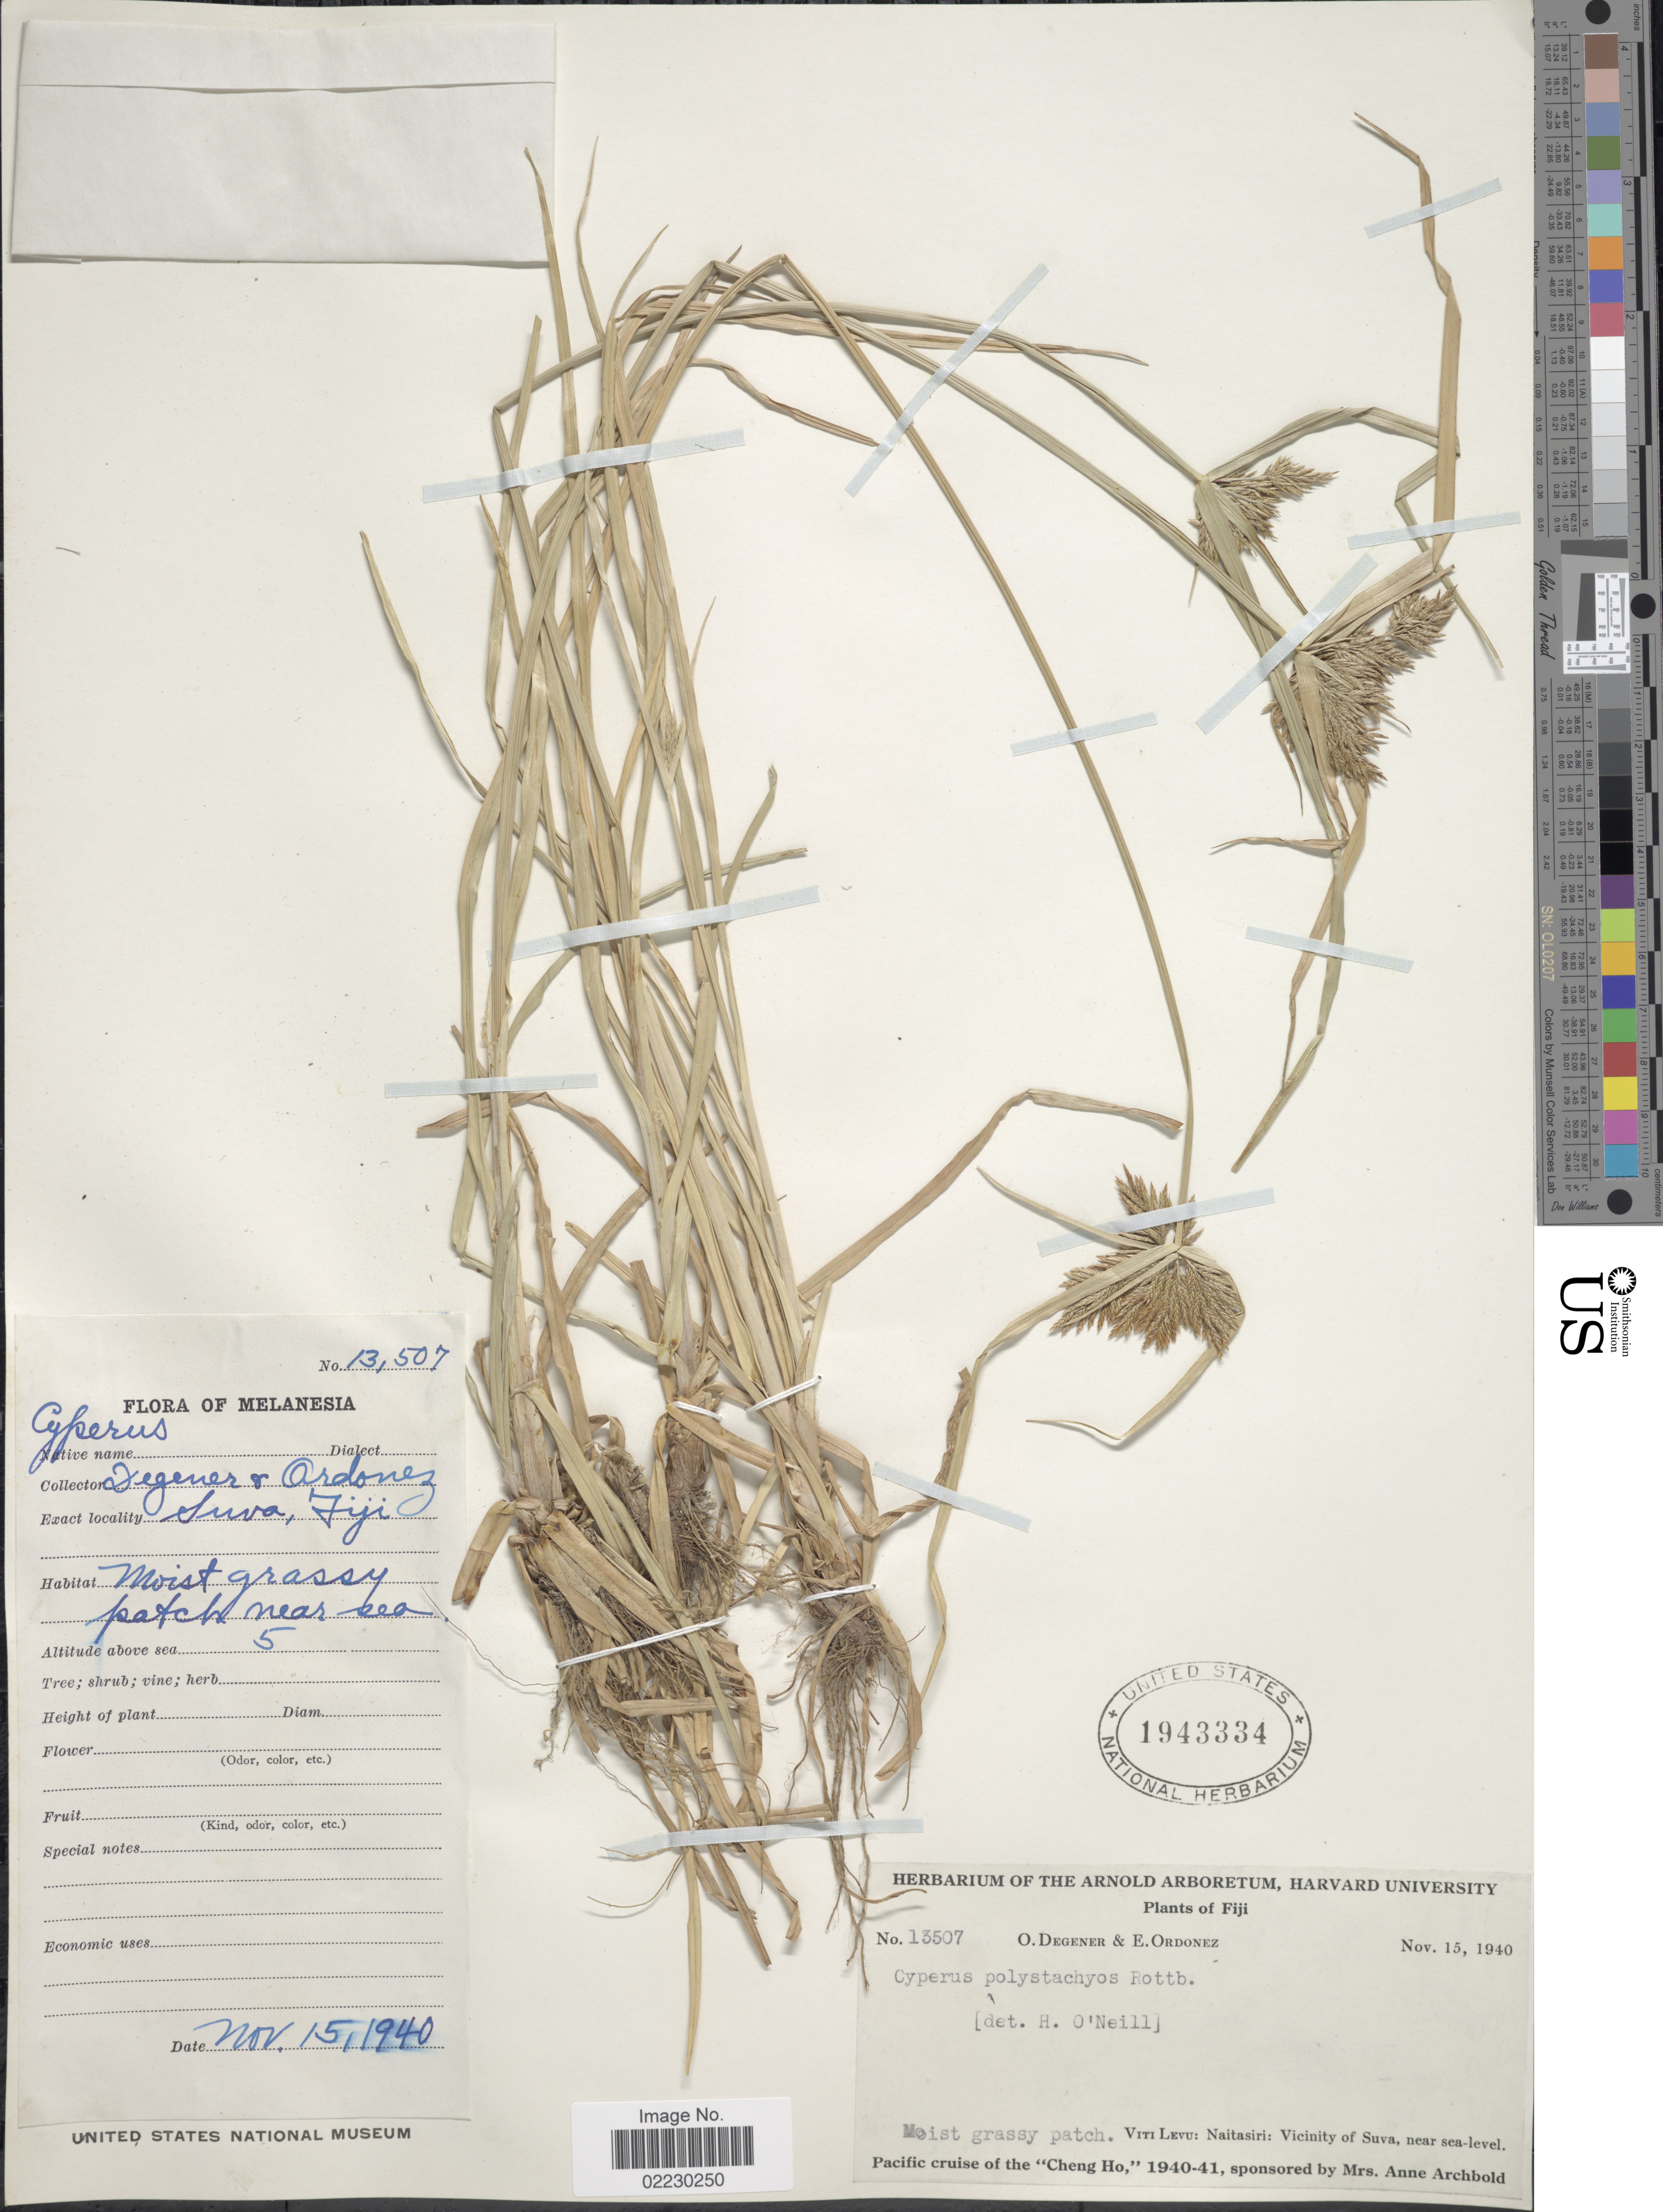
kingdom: Plantae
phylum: Tracheophyta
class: Liliopsida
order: Poales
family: Cyperaceae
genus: Cyperus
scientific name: Cyperus polystachyos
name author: Rottb.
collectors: O. Degener & E. Ordonez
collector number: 13507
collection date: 1940-11-15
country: Fiji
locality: Moist grassy patch, Viti Levu: Naitasiri: Vicinity of Suva, Melanesia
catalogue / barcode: US 1943334